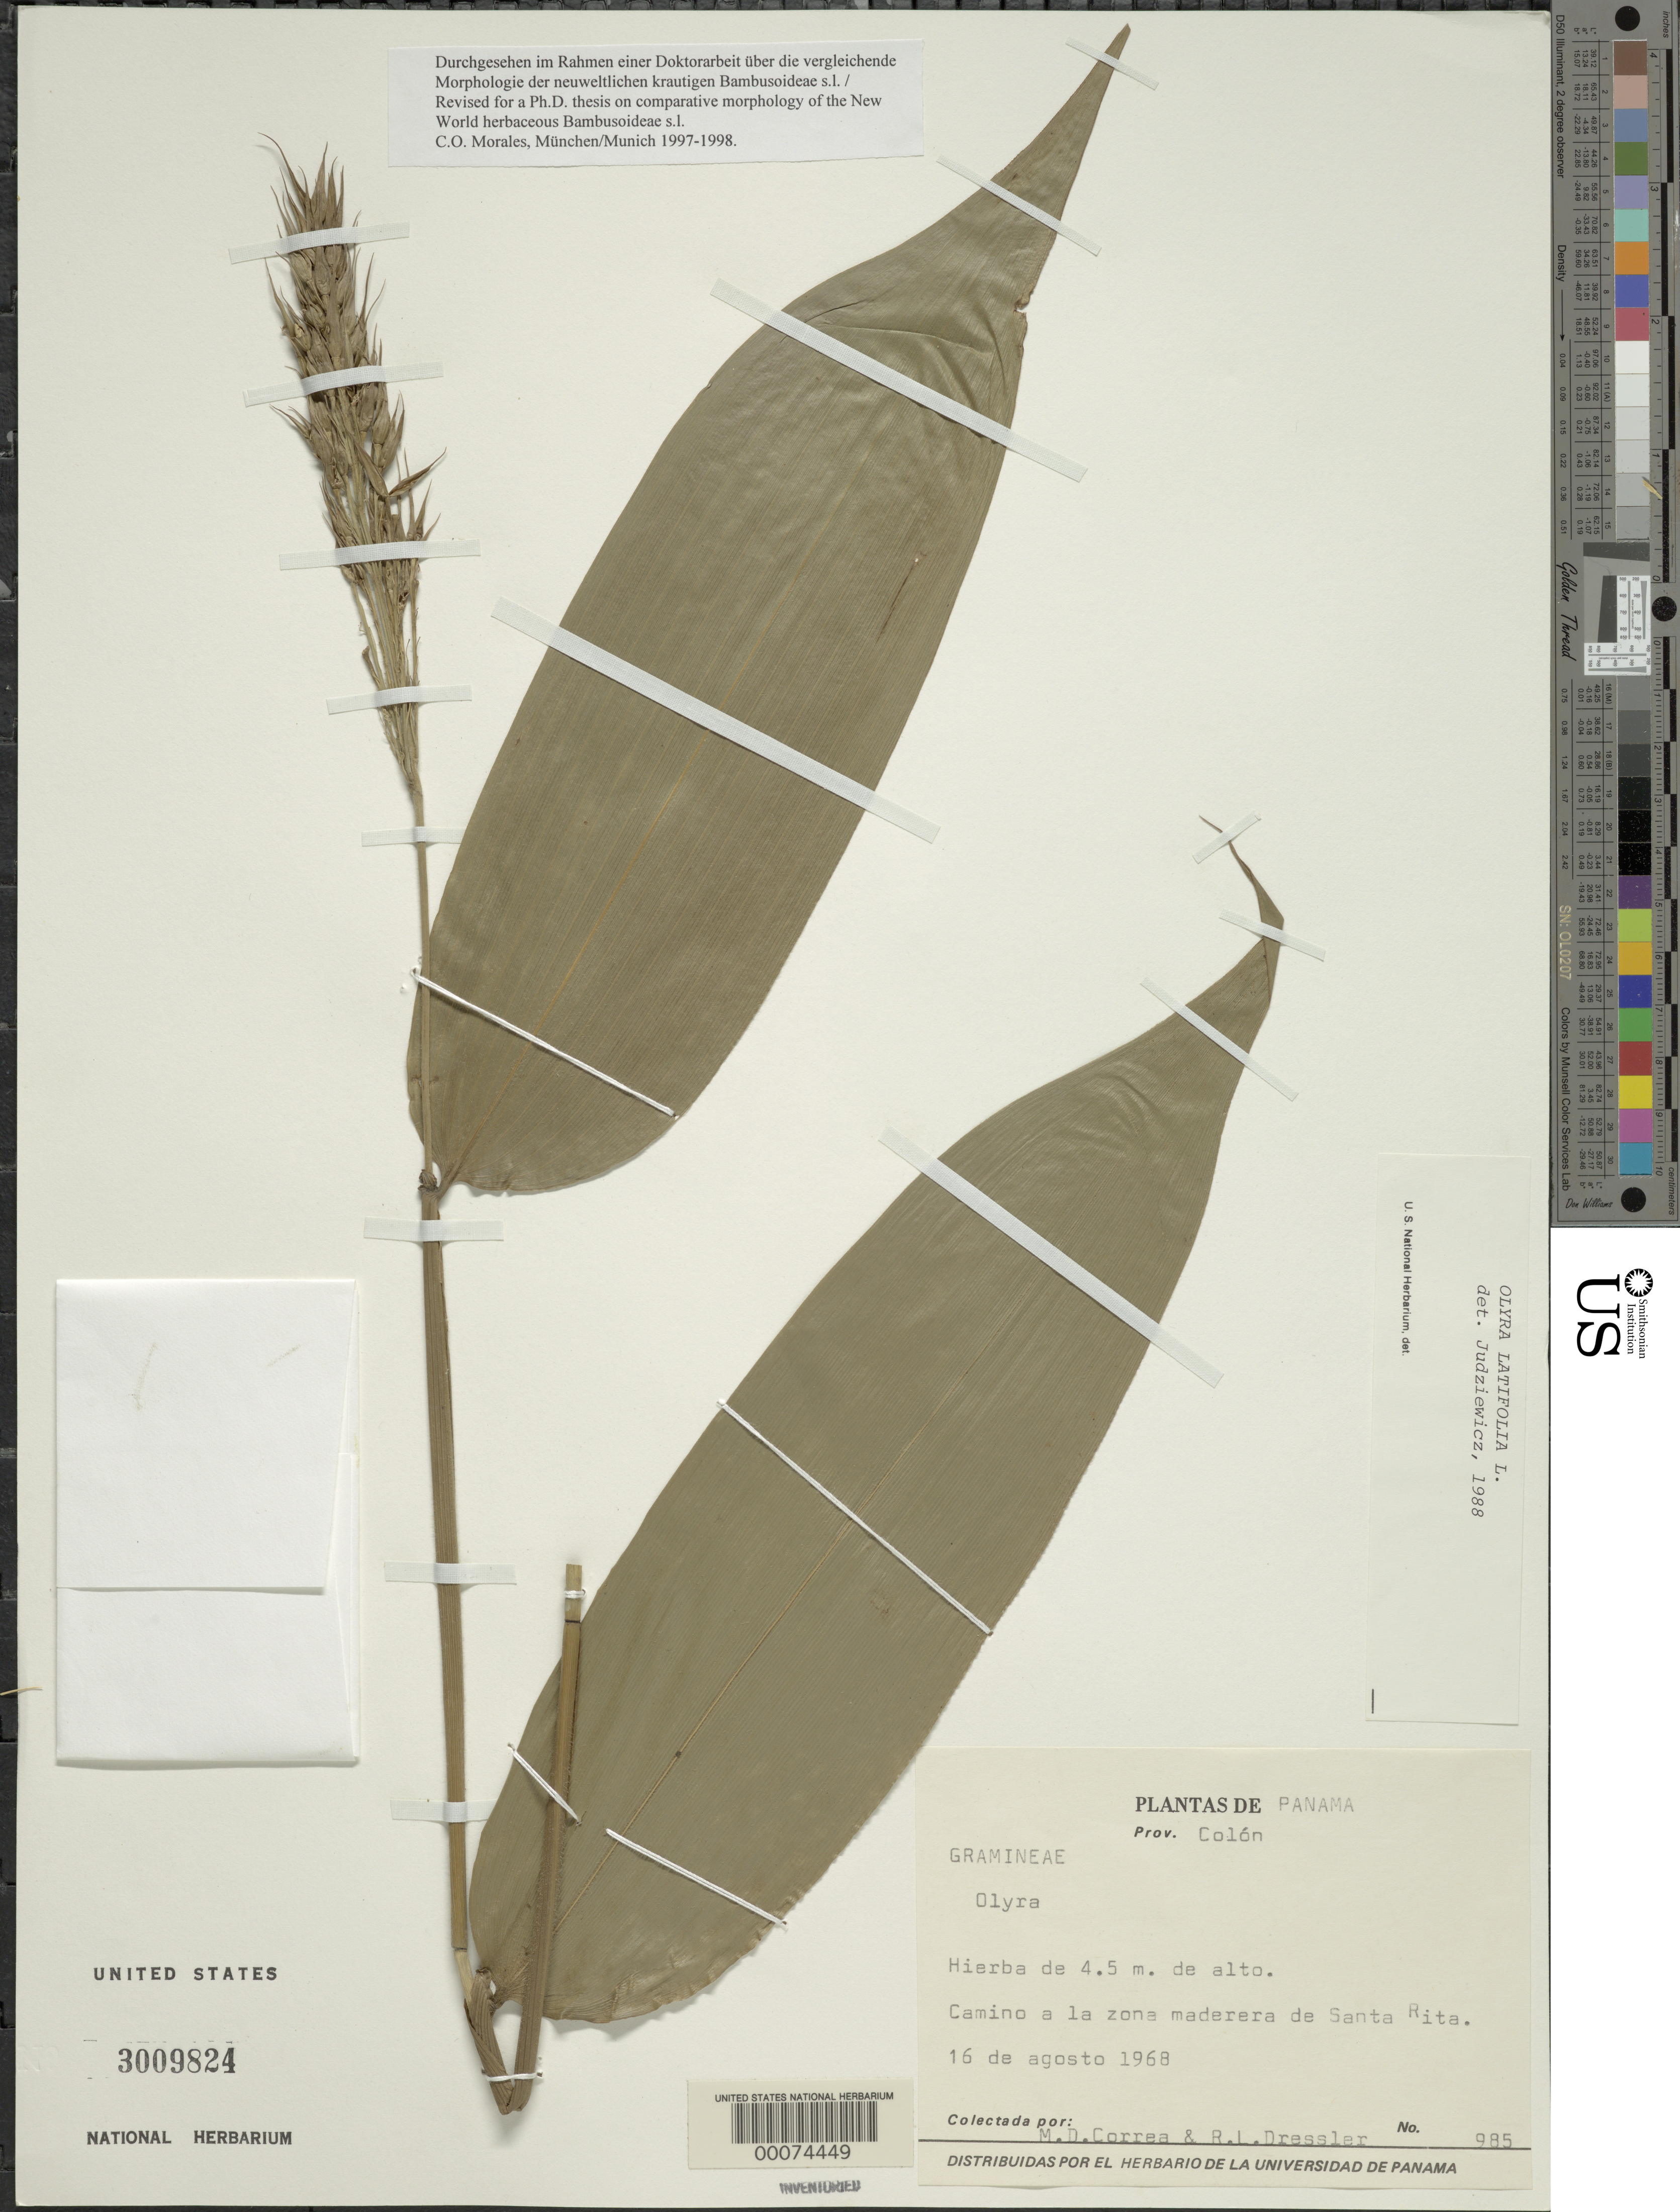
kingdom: Plantae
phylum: Tracheophyta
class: Liliopsida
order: Poales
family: Poaceae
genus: Olyra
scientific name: Olyra latifolia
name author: L.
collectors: M. D. Corrêa-A. & R. Dressler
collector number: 985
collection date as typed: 16 Aug 1968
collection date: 1968-08-16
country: Panama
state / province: Colón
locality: Santa Rita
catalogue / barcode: US 3009824